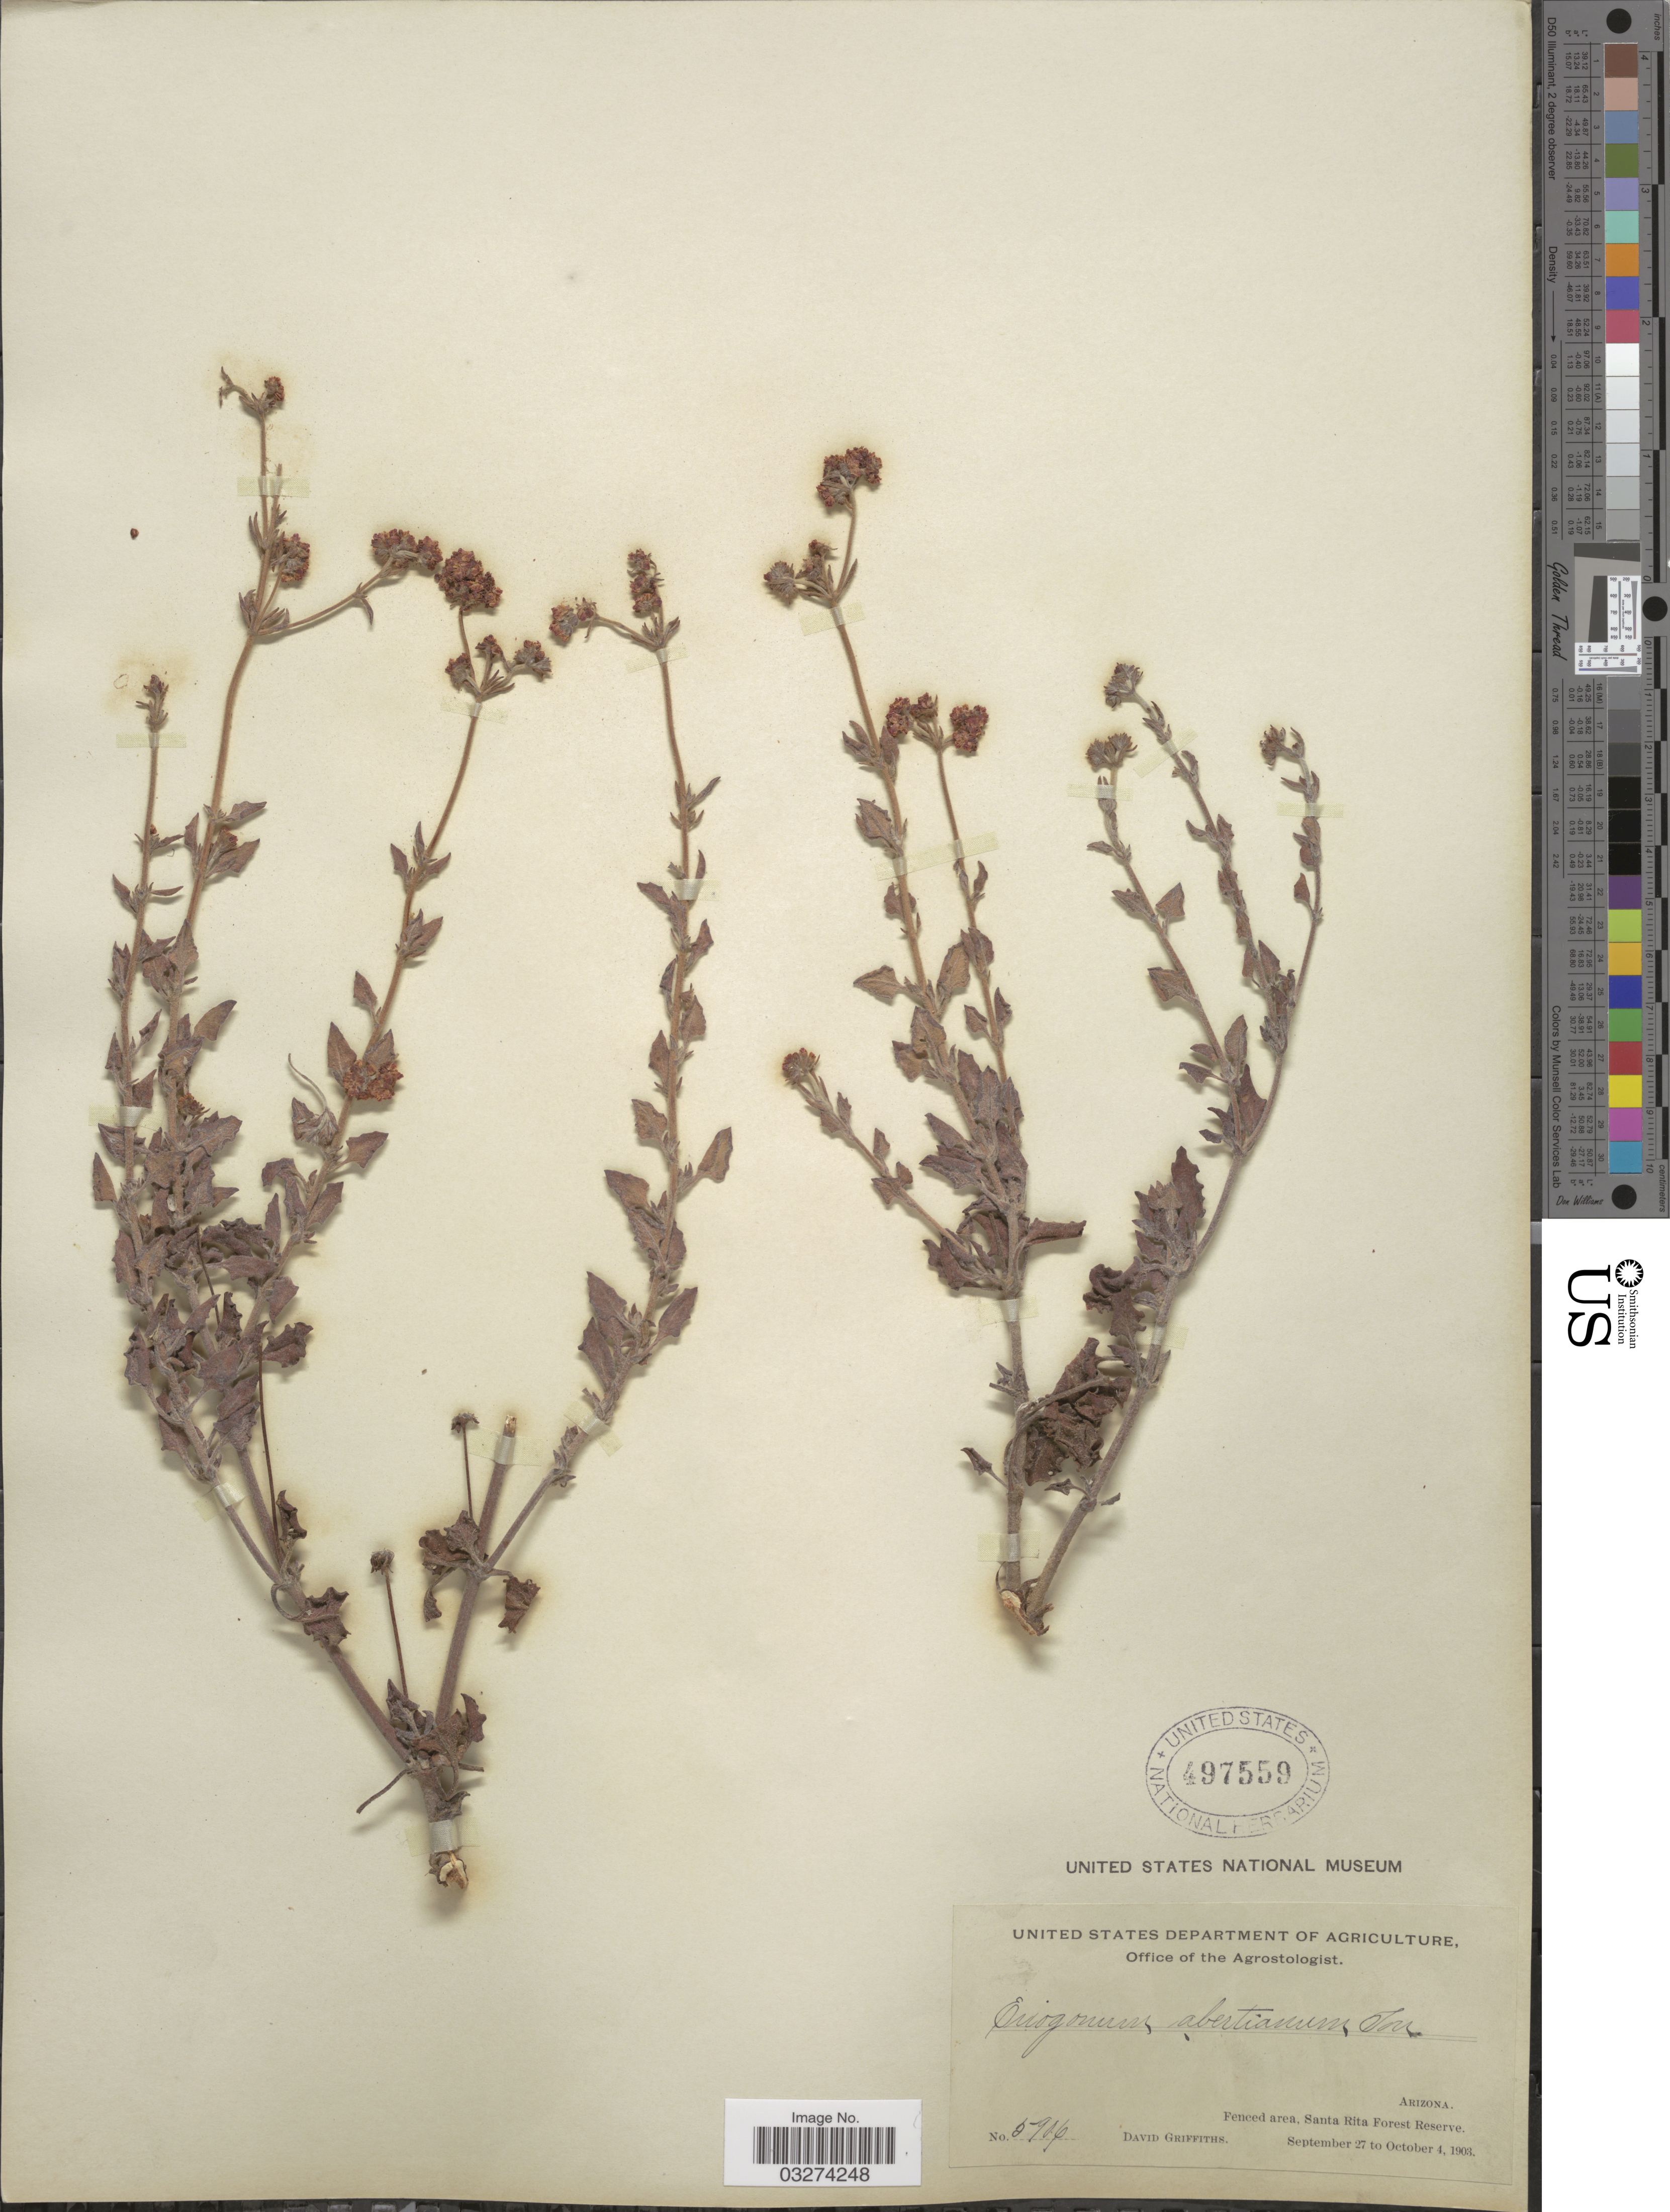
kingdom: Plantae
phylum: Tracheophyta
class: Magnoliopsida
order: Caryophyllales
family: Polygonaceae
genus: Eriogonum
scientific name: Eriogonum abertianum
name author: Torr.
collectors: D. Griffiths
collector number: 5906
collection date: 1903-09-27/1903-10-04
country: United States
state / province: Arizona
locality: Fenced area, Santa Rita Forest Reserve.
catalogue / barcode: US 497559